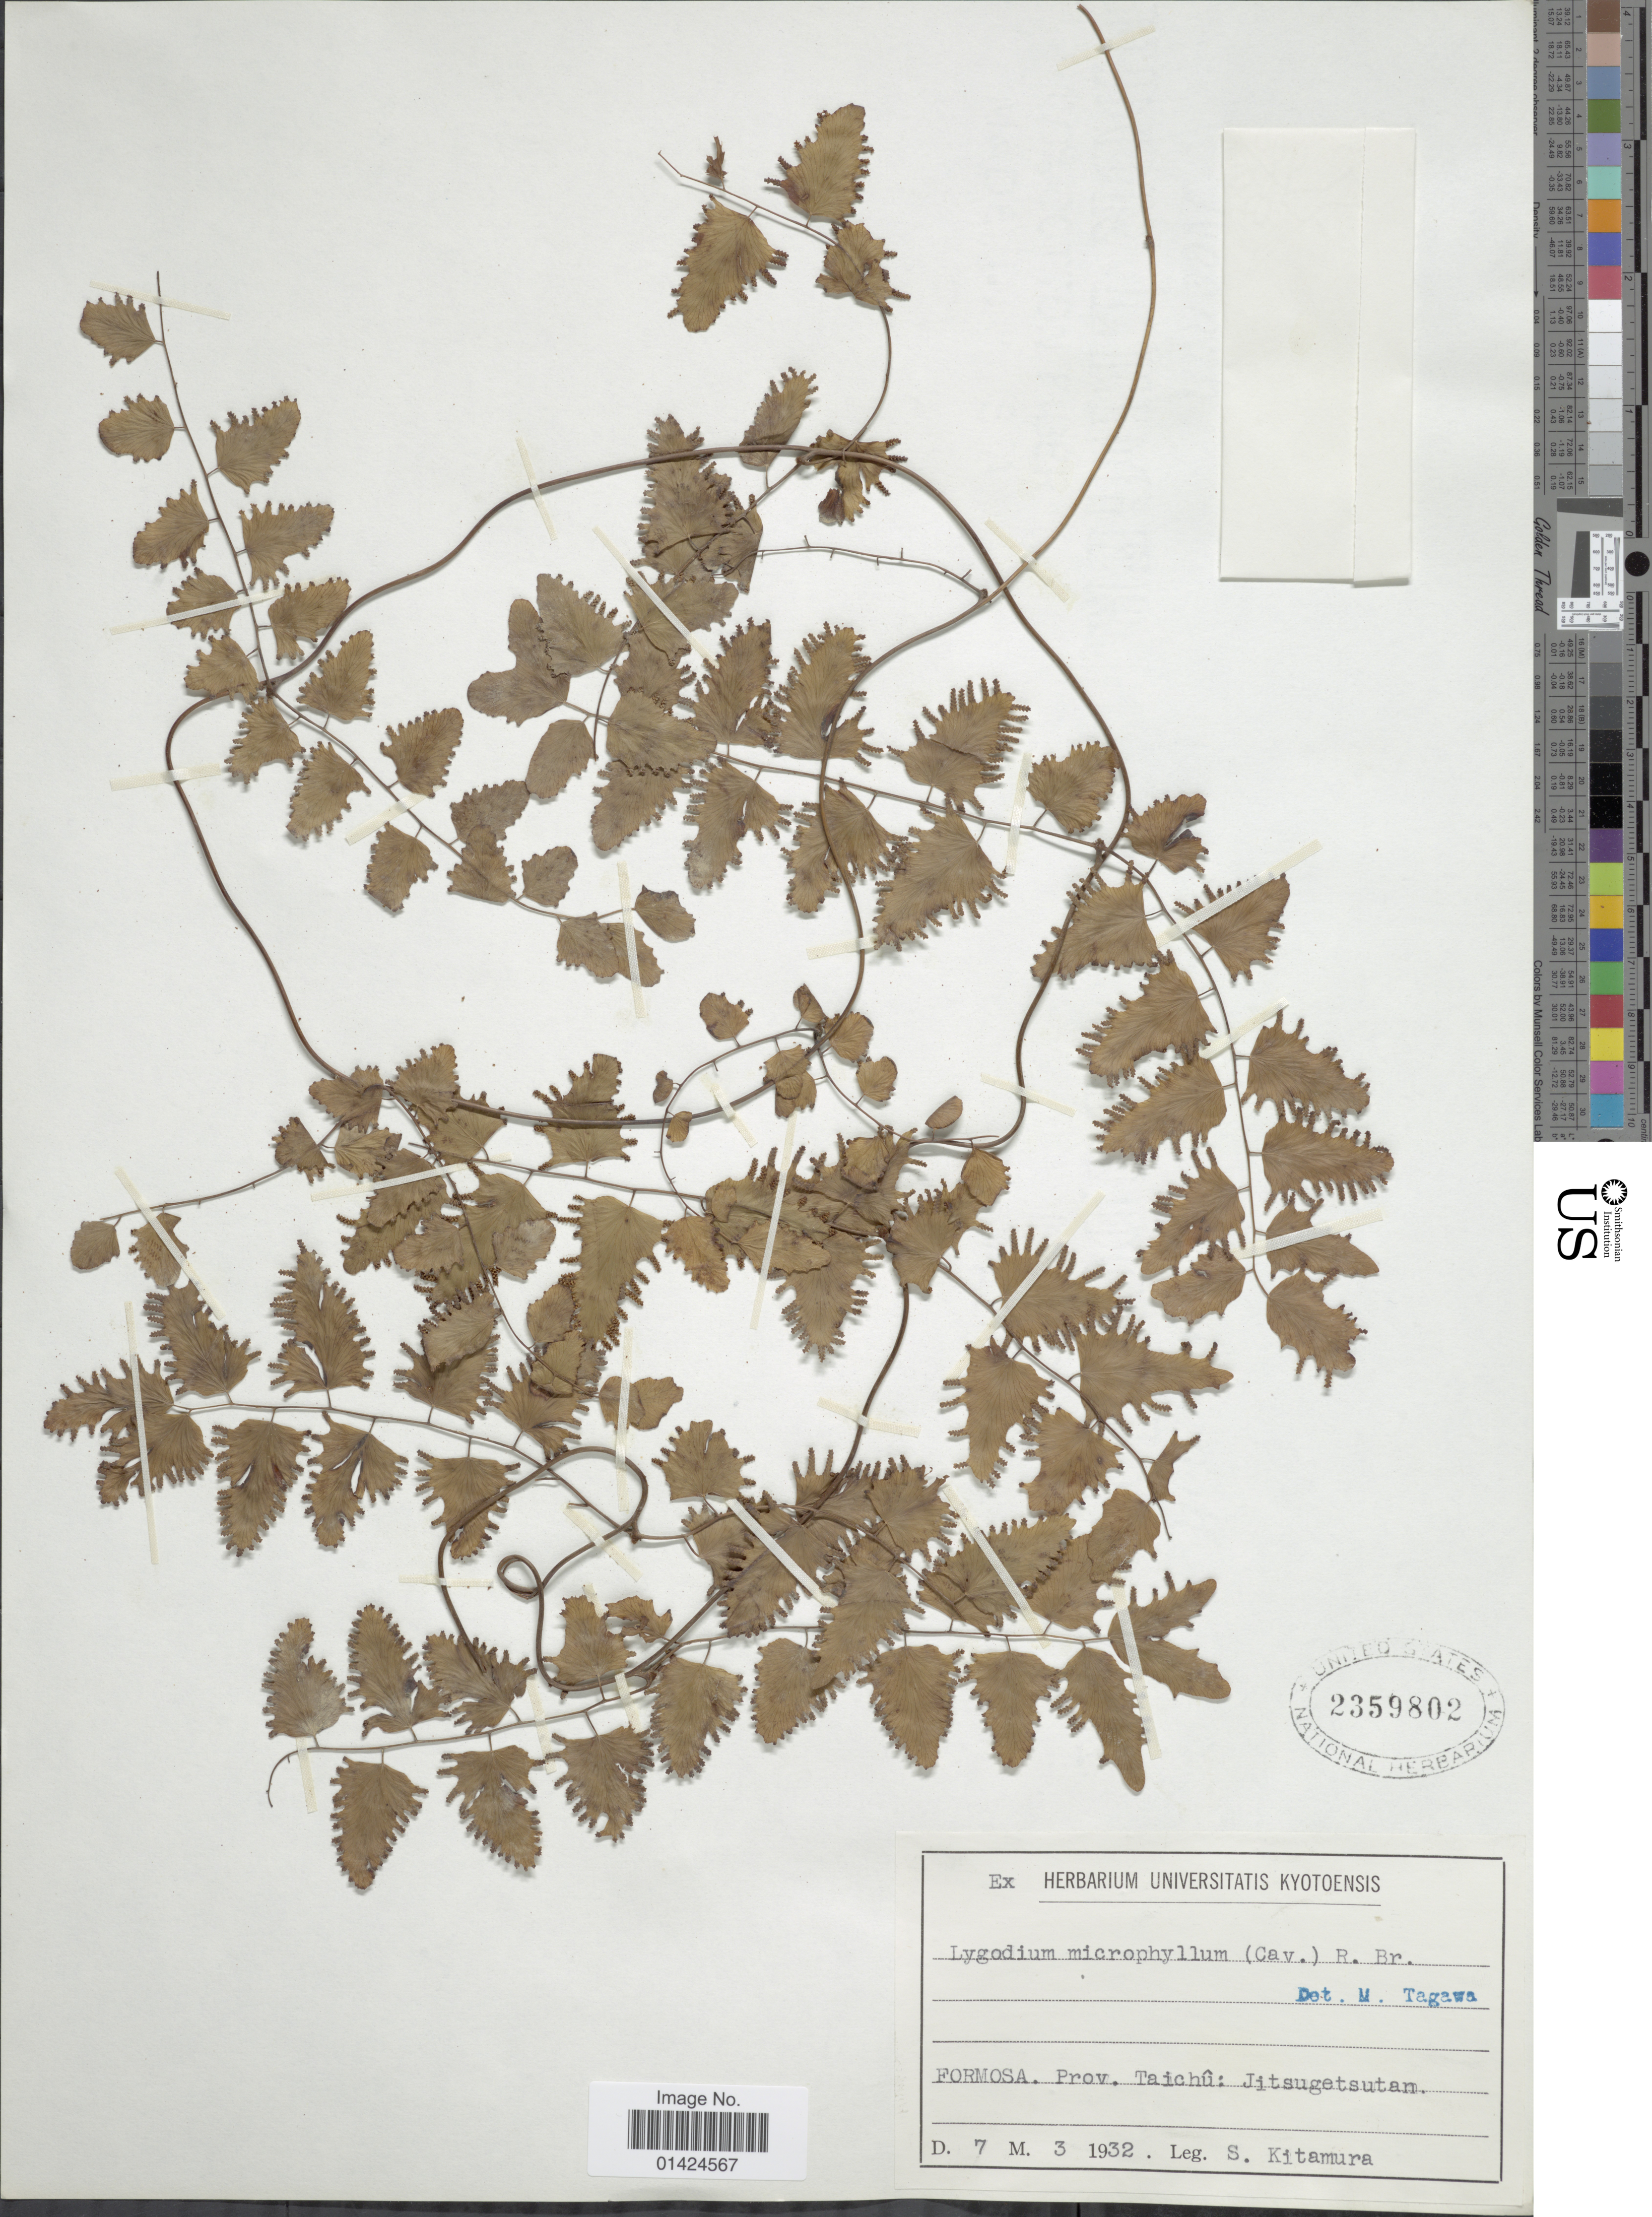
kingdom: Plantae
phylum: Tracheophyta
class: Polypodiopsida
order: Schizaeales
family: Lygodiaceae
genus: Lygodium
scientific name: Lygodium microphyllum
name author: (Cav.) R. Br.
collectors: S. Kitamura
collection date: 1932-03-07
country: Taiwan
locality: Prov. Taichû: Jitsugetsutan. Formosa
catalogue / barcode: US 2359802